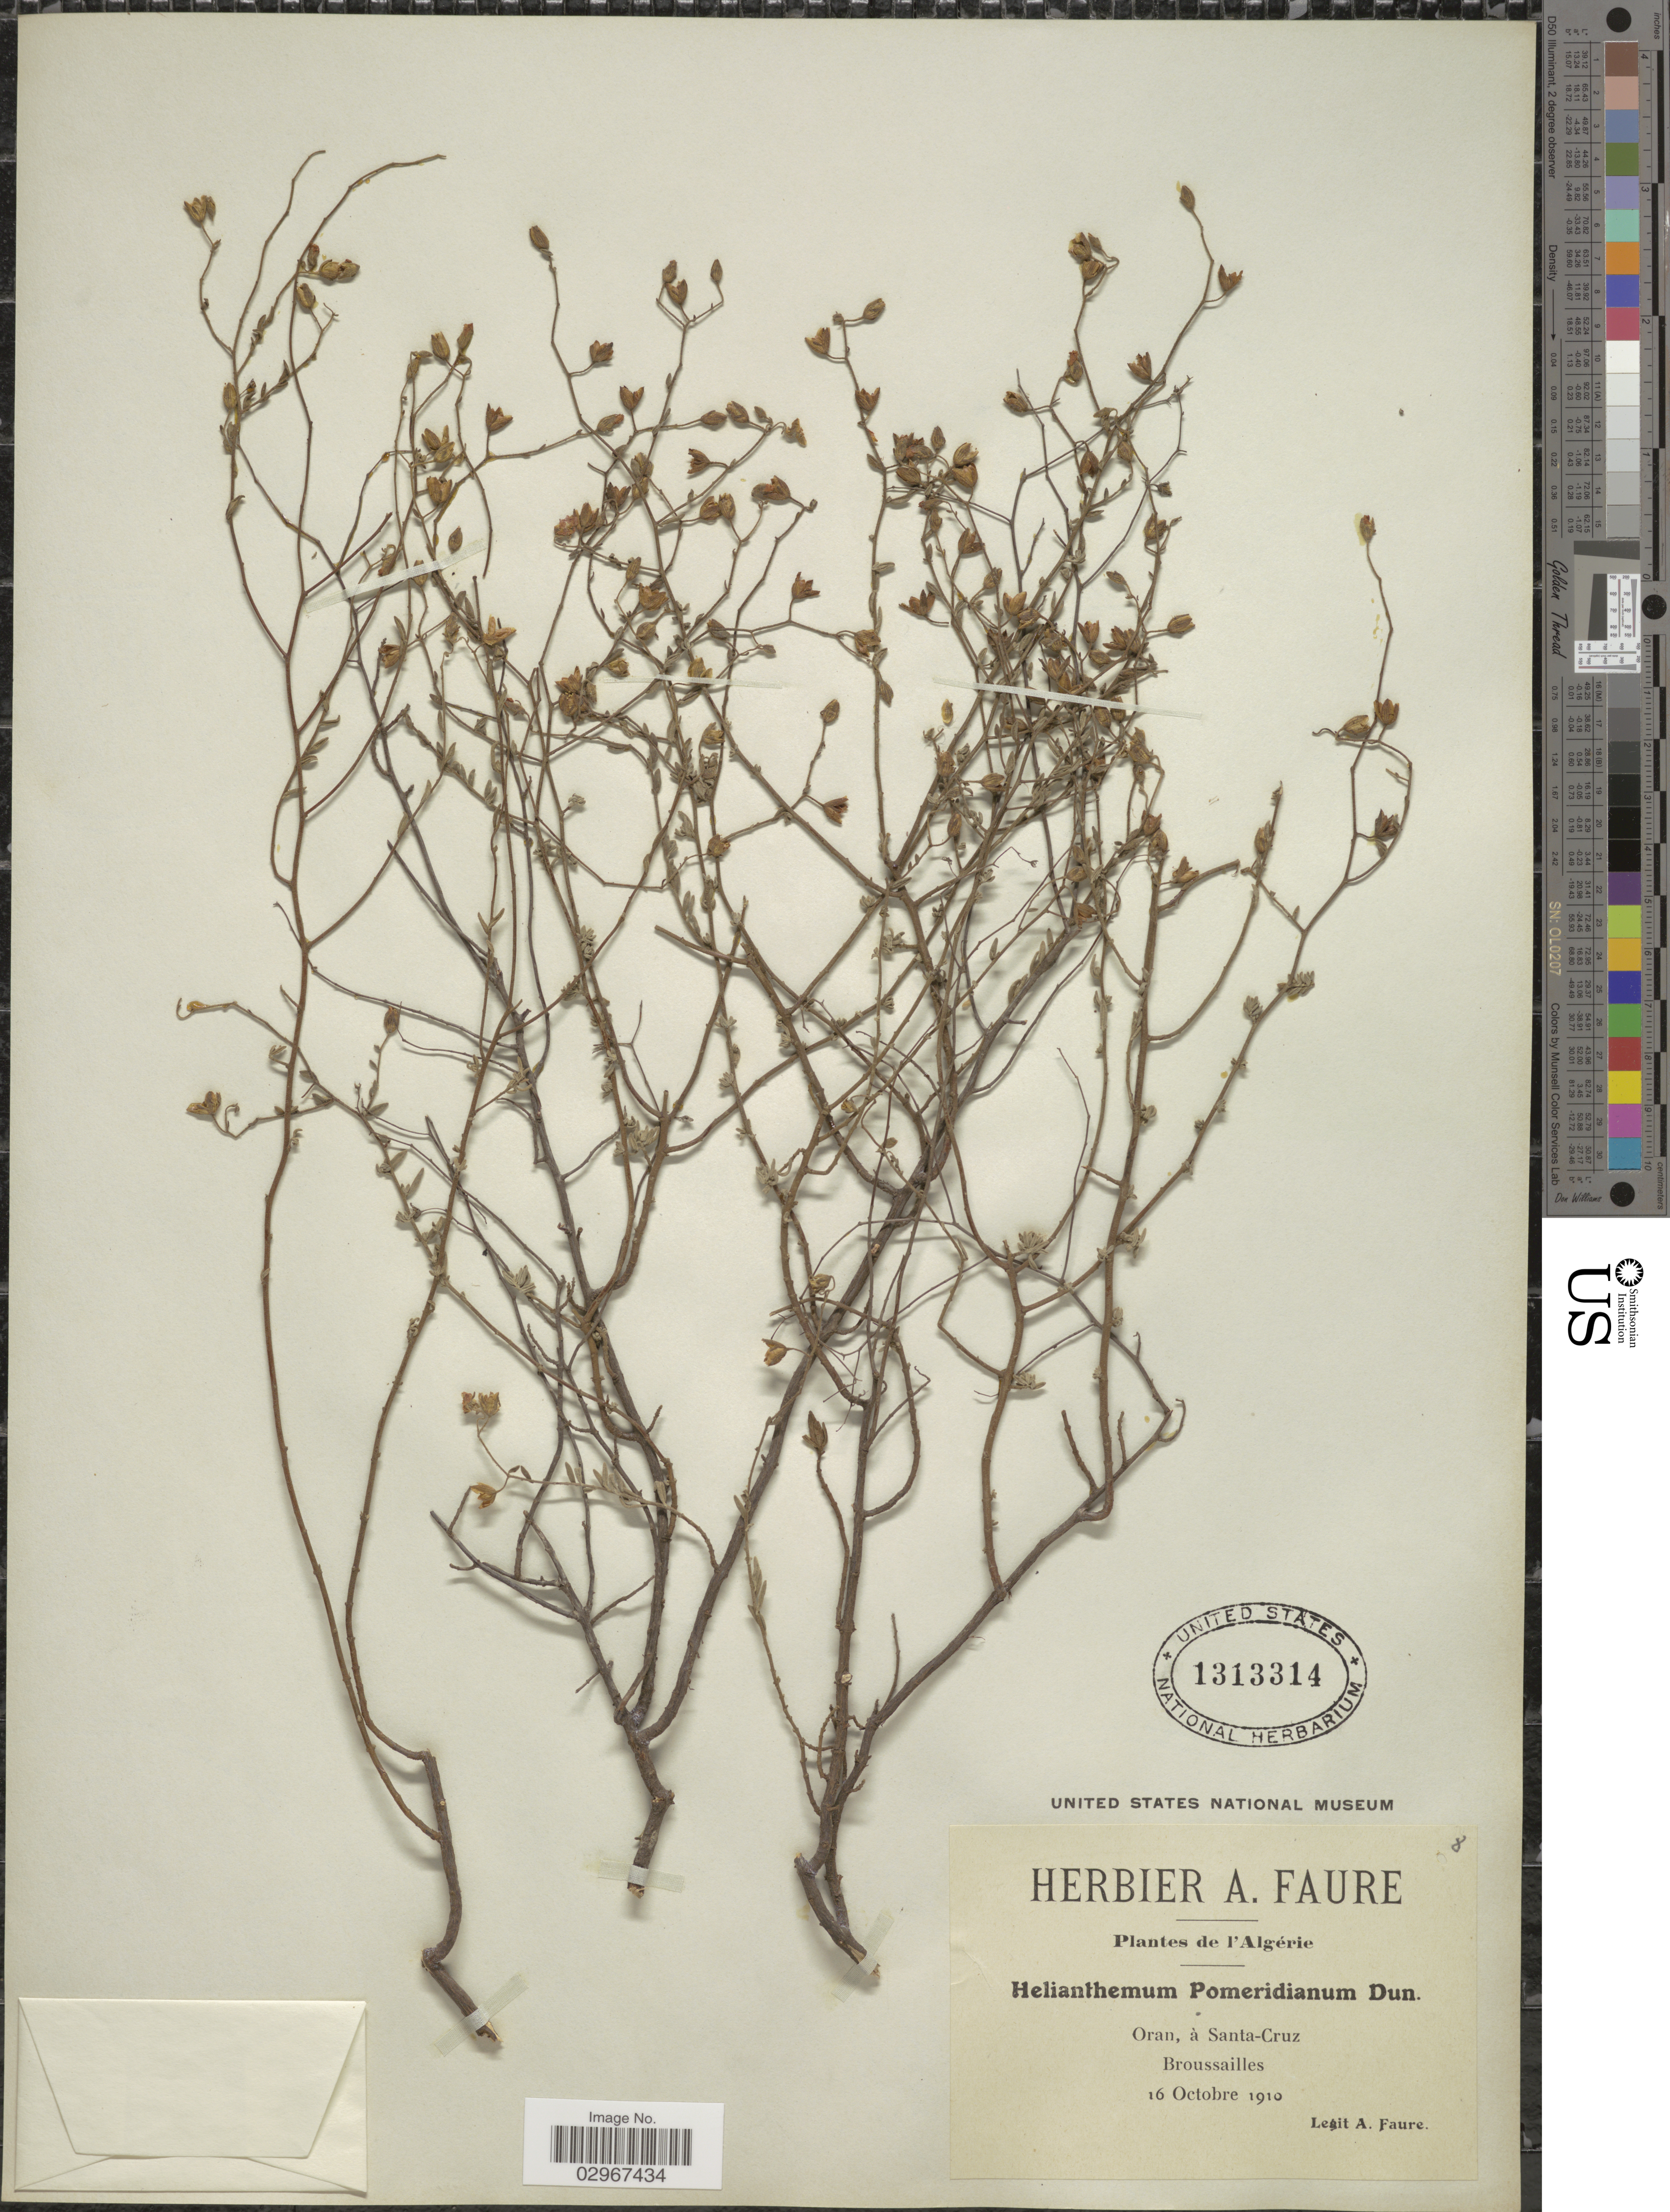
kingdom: Plantae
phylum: Tracheophyta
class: Magnoliopsida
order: Malvales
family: Cistaceae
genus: Helianthemum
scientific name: Helianthemum pomeridianum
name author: Dunal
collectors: A. Faure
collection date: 1919-10-16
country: Algeria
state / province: Oran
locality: À Santa-Cruz.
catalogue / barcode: US 1313314